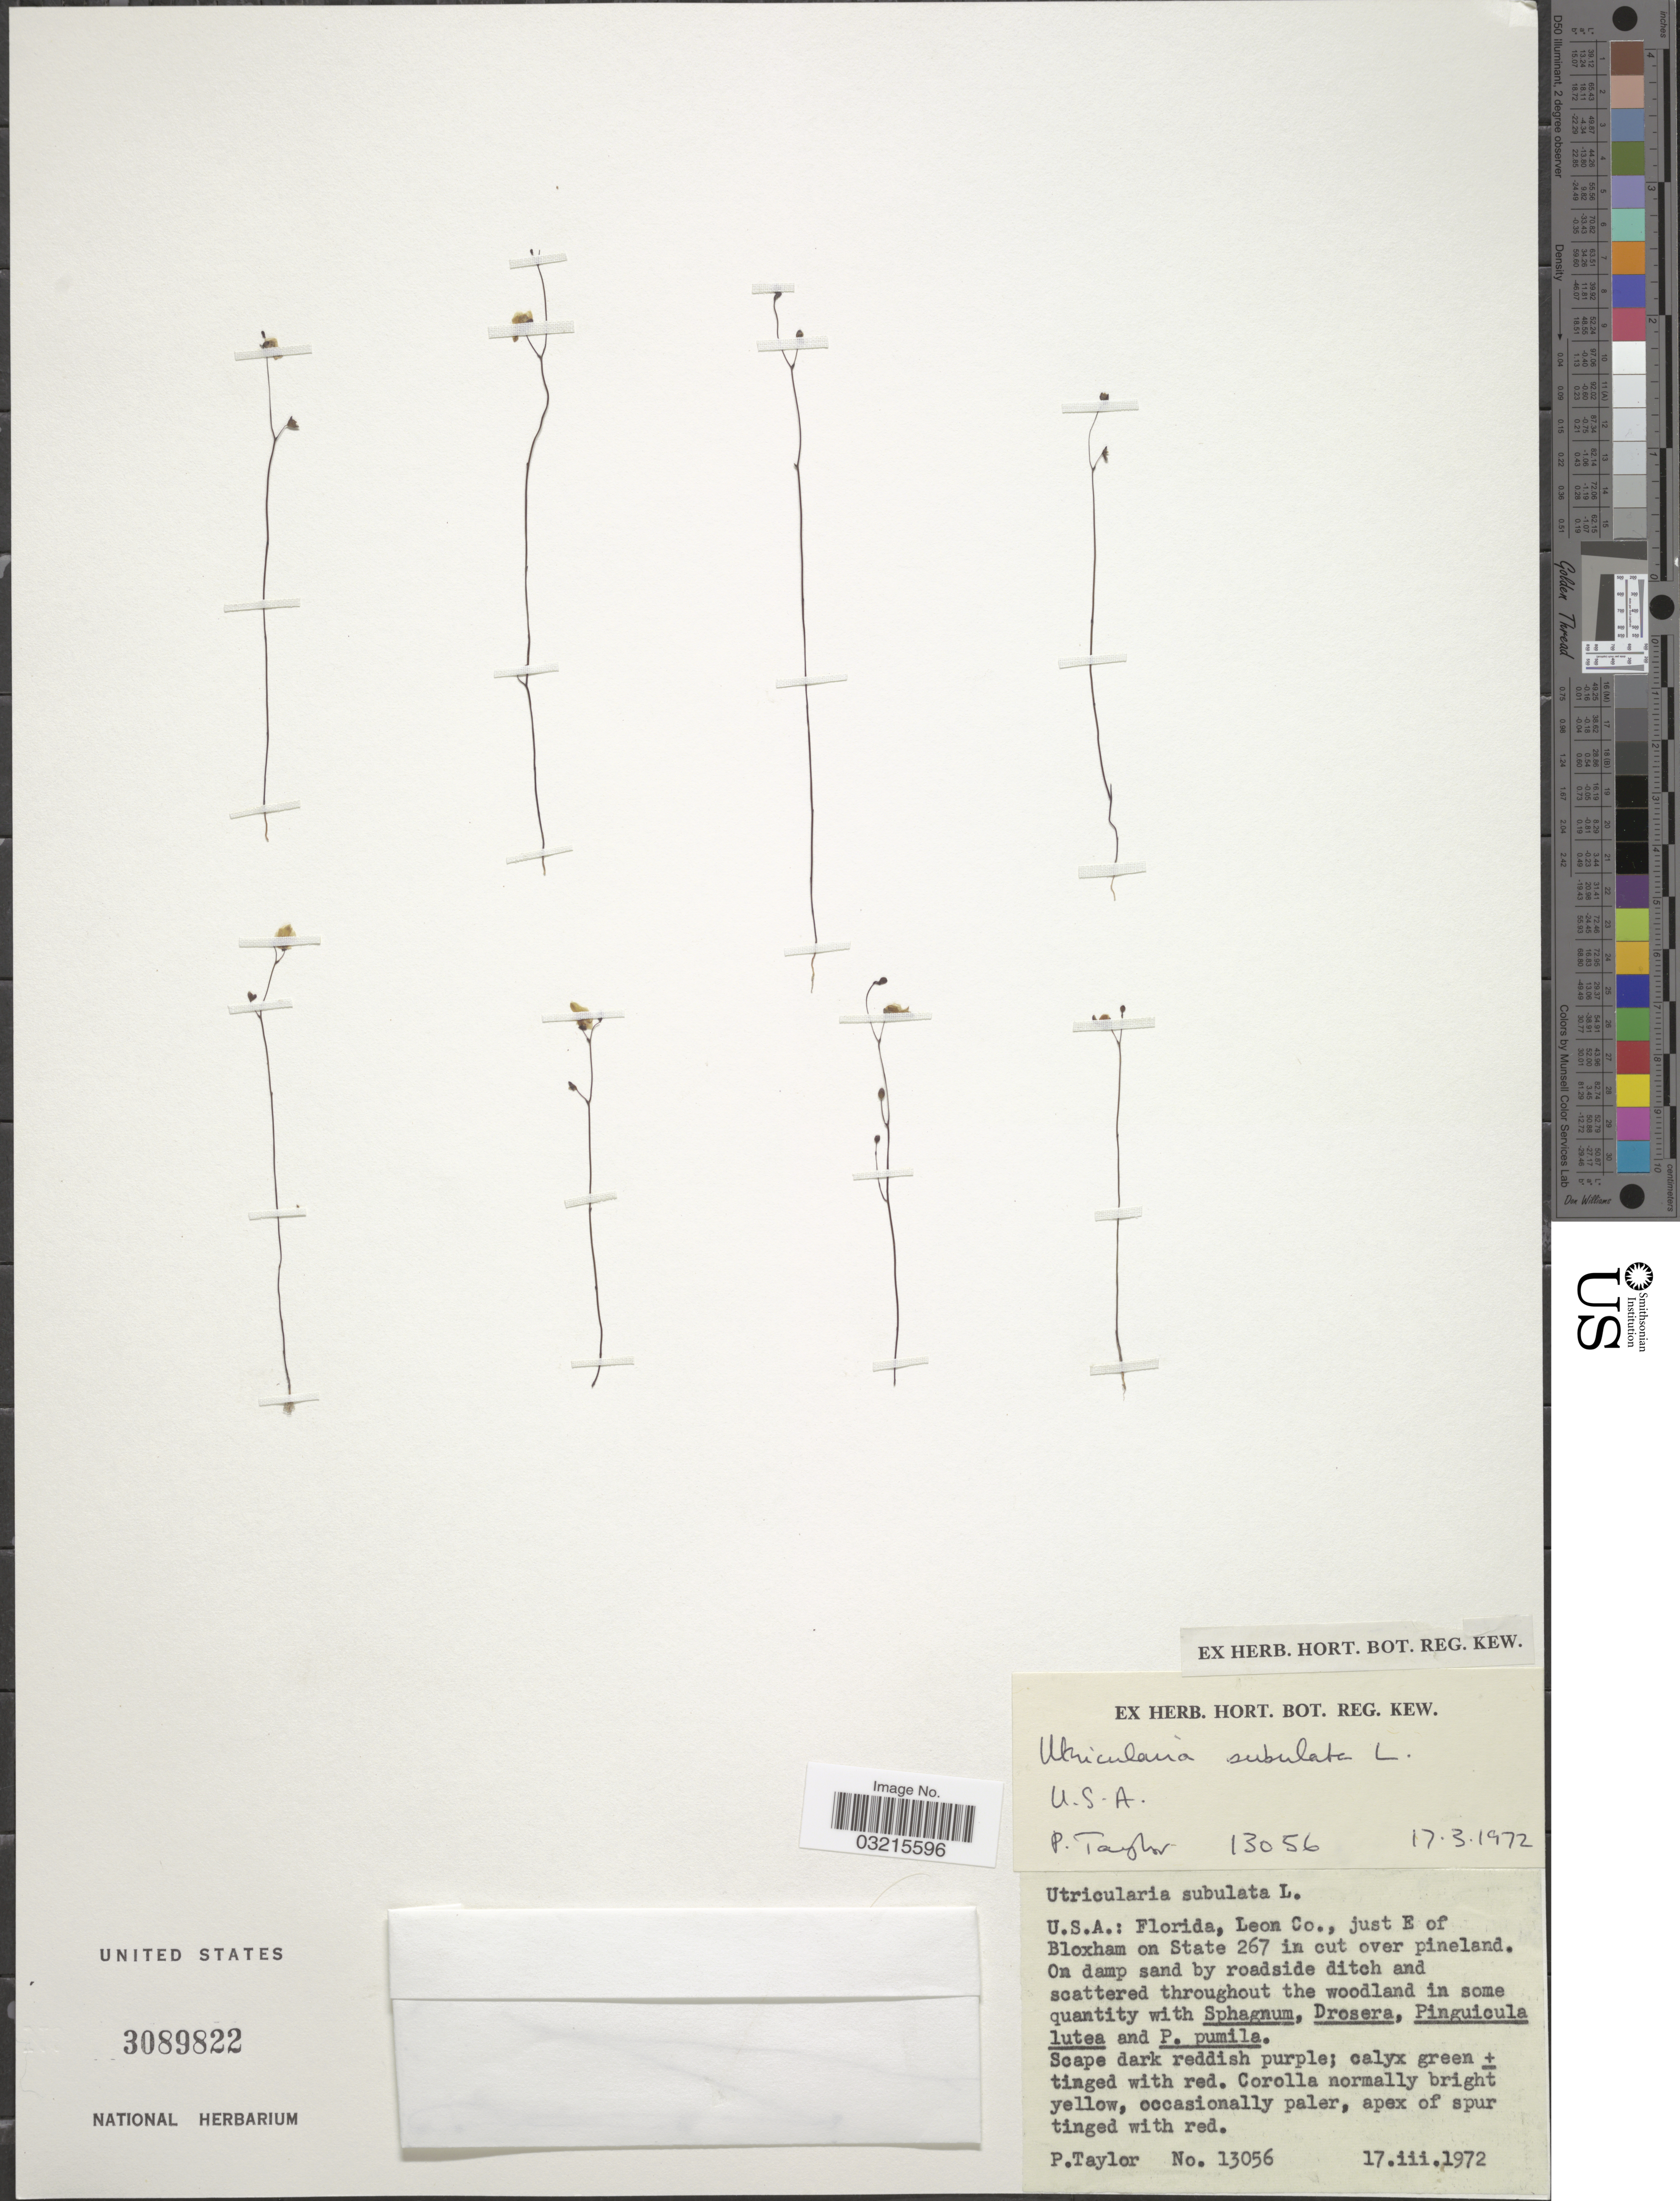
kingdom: Plantae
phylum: Tracheophyta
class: Magnoliopsida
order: Lamiales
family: Lentibulariaceae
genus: Utricularia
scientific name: Utricularia subulata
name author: L.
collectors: P. Taylor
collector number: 13056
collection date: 1972-03-17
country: United States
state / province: Florida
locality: Leon Co., just E of Bloxham on State 267,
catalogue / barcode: US 3089822